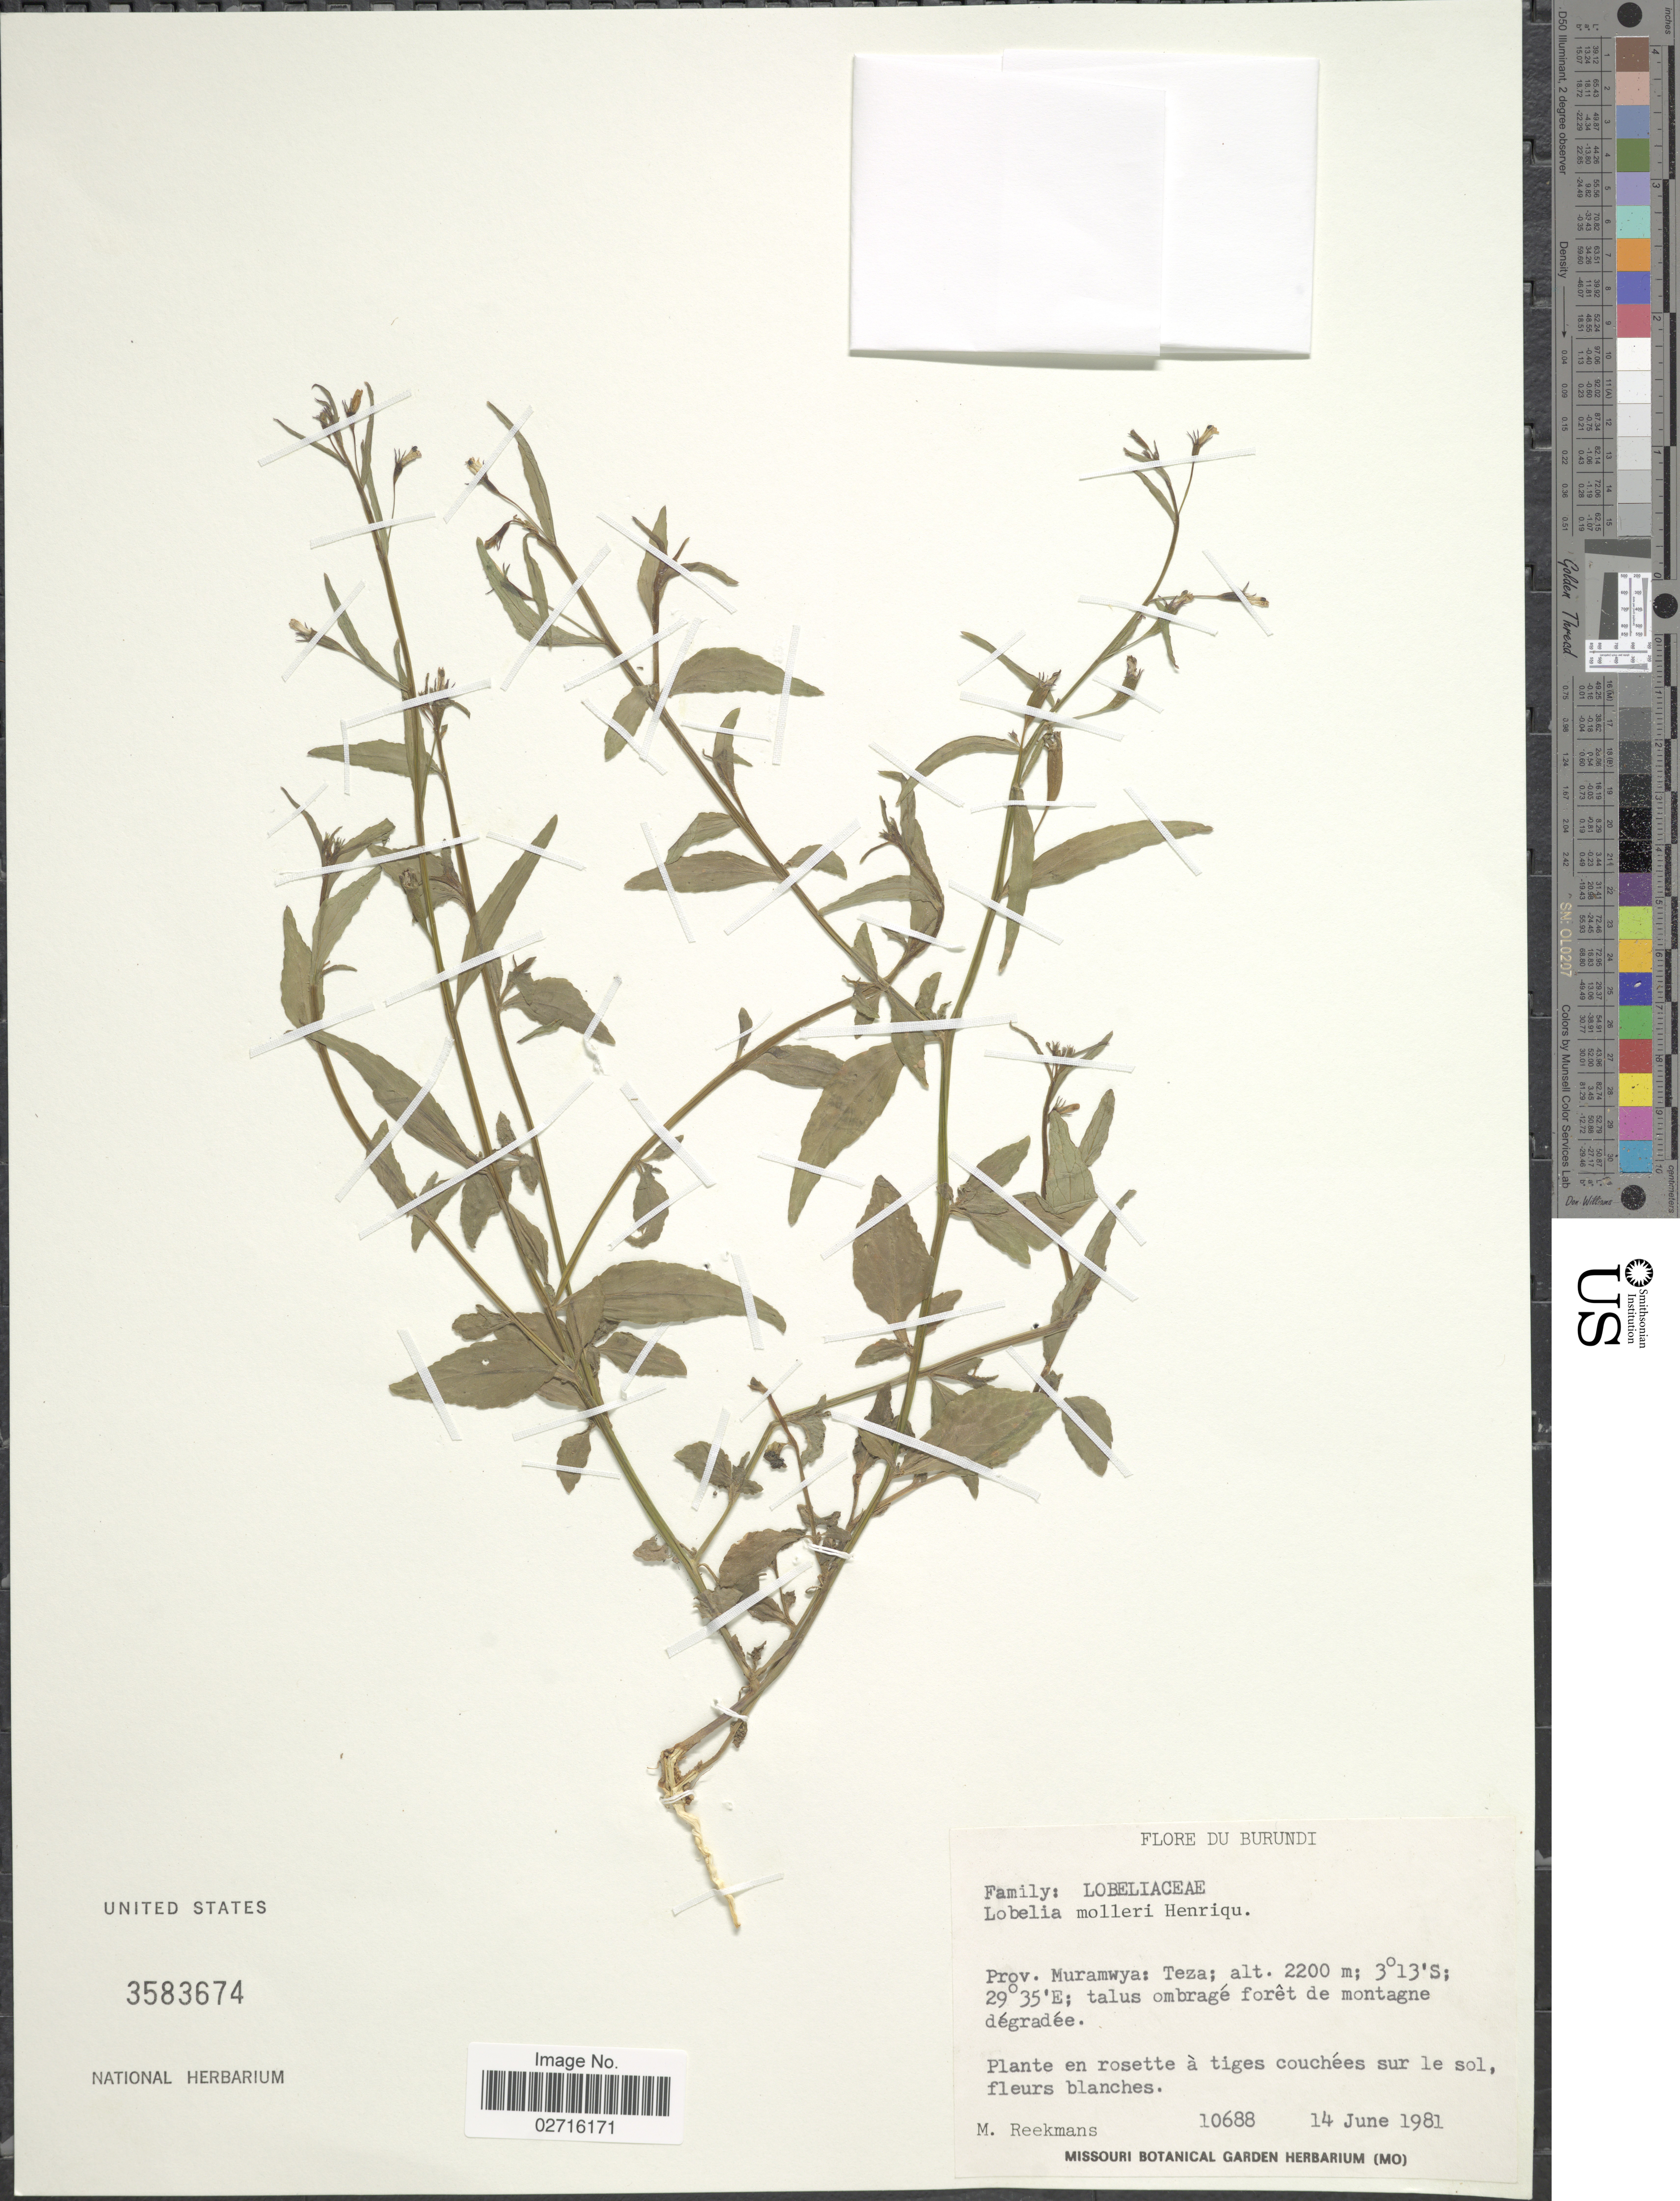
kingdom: Plantae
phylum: Tracheophyta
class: Magnoliopsida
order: Asterales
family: Campanulaceae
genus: Lobelia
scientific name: Lobelia molleri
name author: Henriq.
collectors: M. Reekmans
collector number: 10688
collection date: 1981-06-14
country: Burundi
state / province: Muramvya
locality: Prov. Muramwya: Teza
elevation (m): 2200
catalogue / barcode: US 3583674